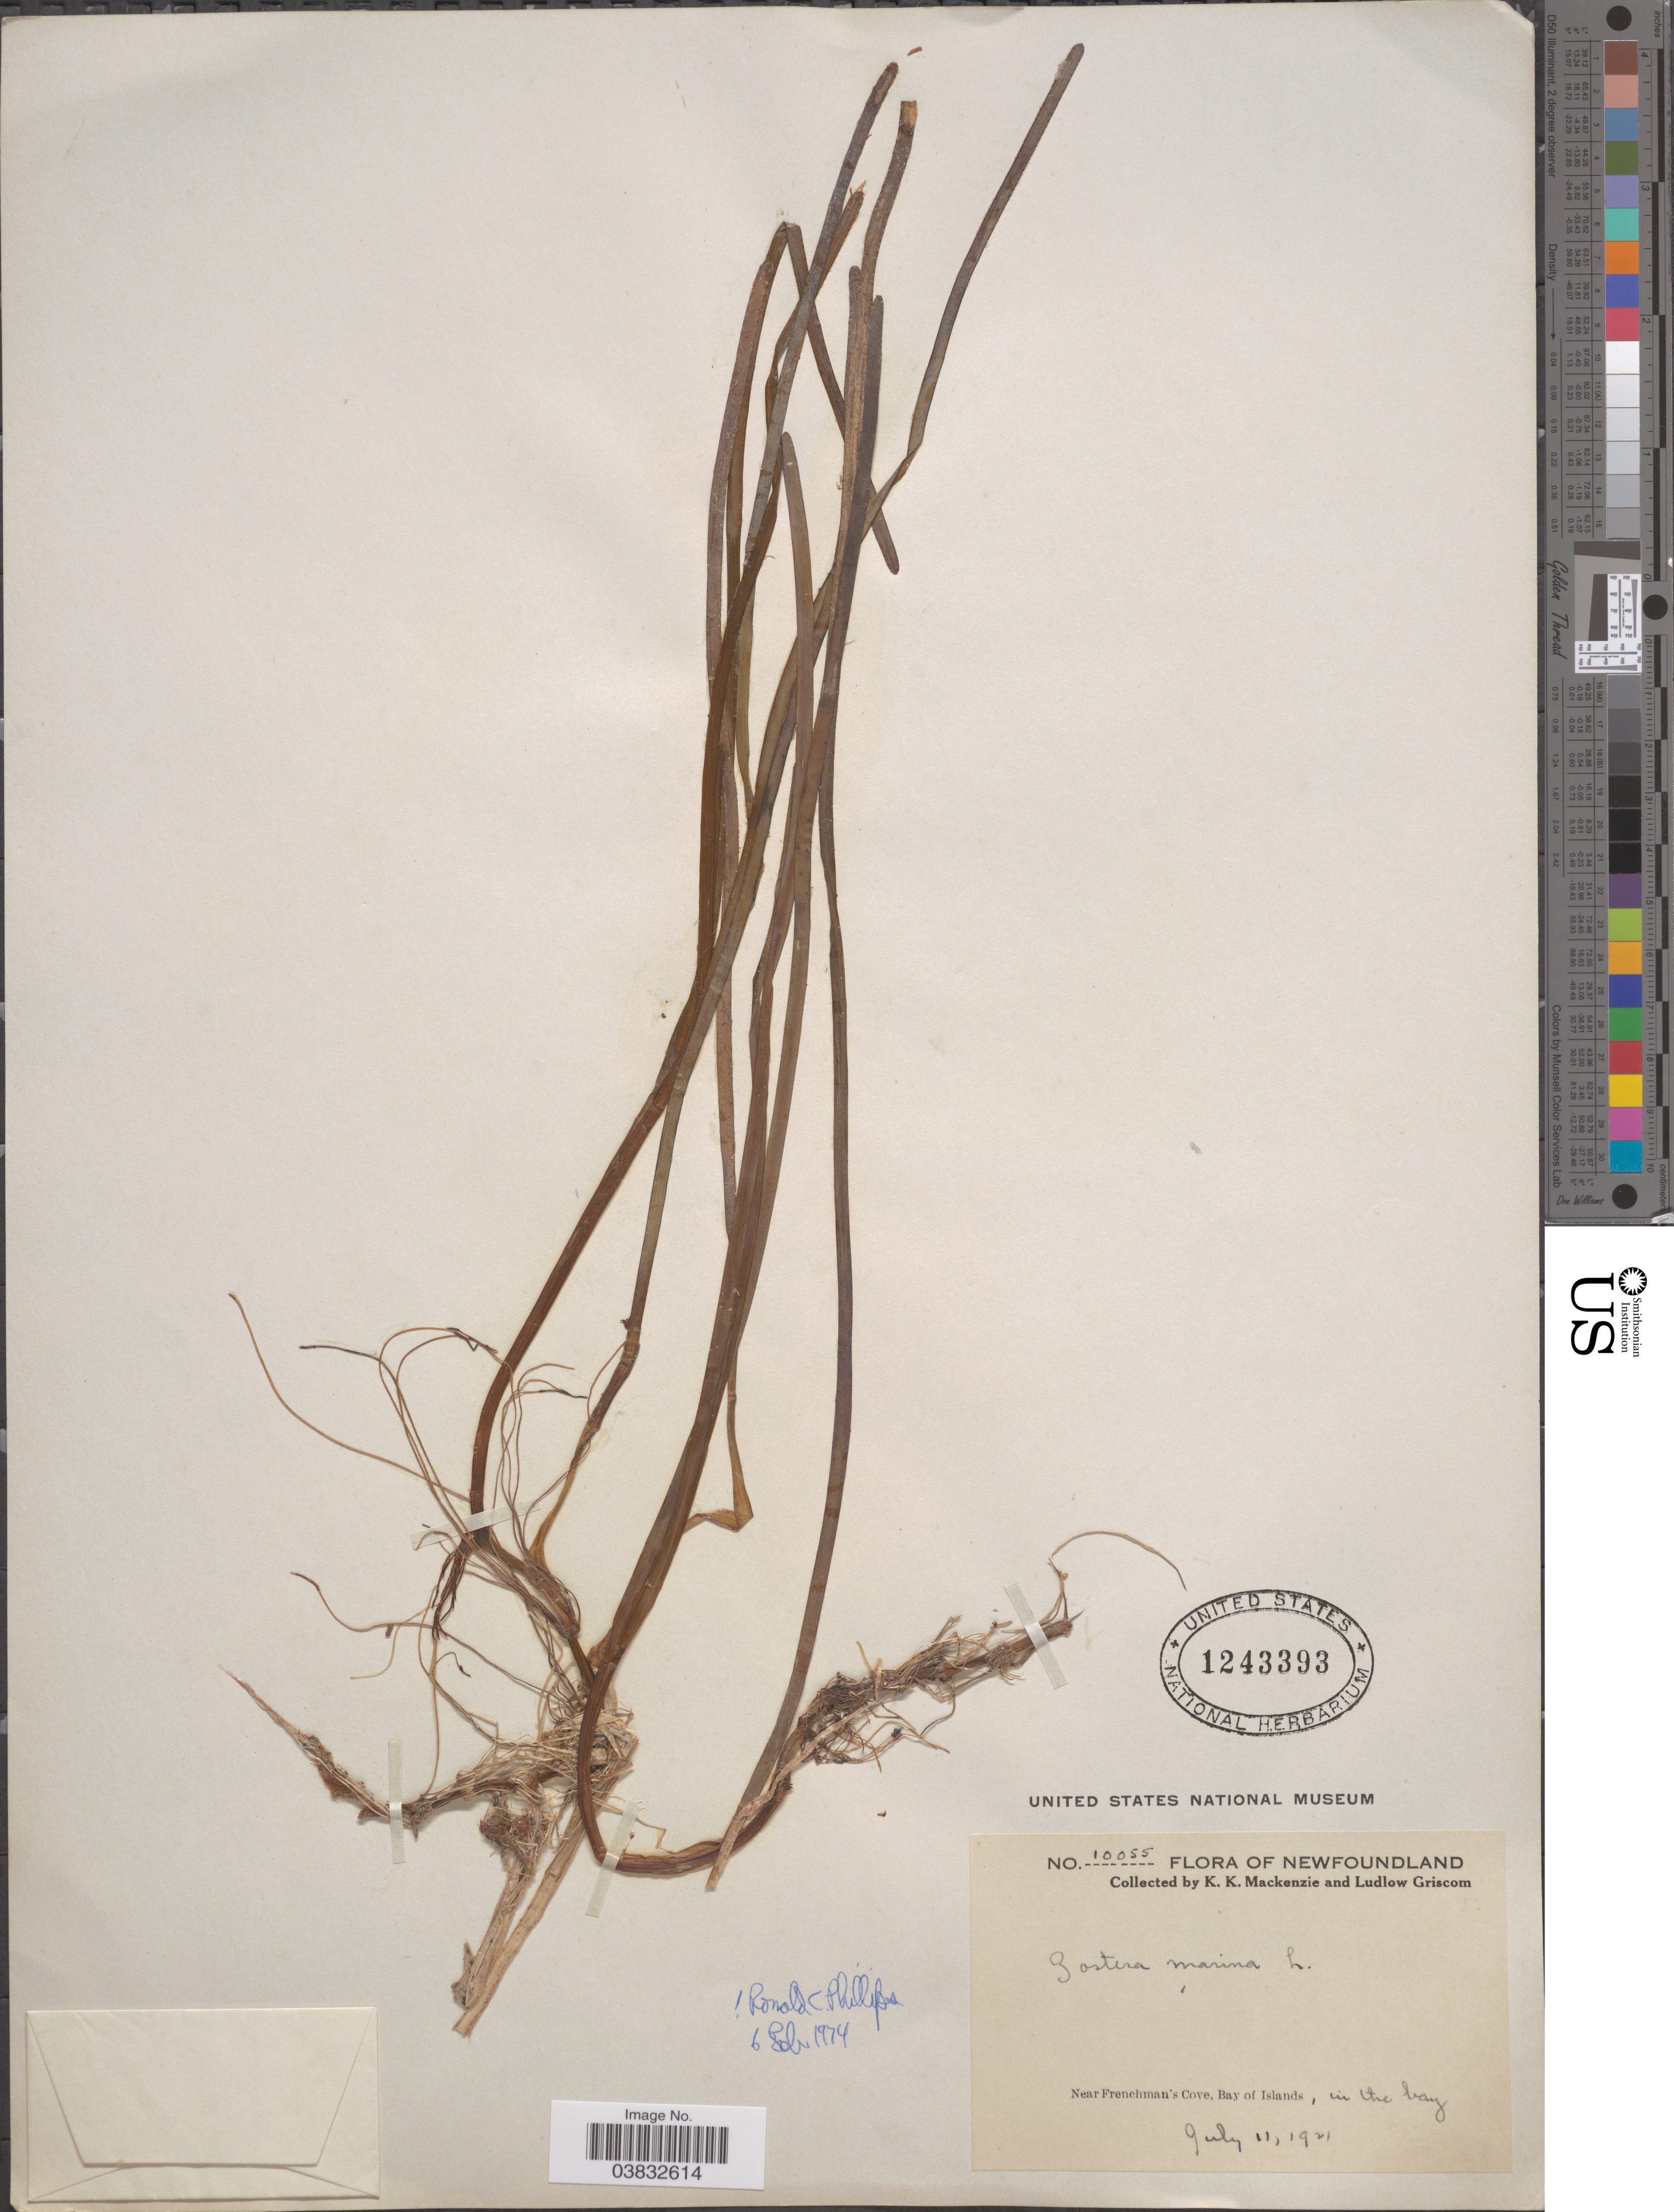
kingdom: Plantae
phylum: Tracheophyta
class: Liliopsida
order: Alismatales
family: Zosteraceae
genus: Zostera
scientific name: Zostera marina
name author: L.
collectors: K. K. Mackenzie & L. Griscom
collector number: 10055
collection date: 1921-07-11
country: Canada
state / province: Newfoundland and Labrador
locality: Near Frenchman's Cove, Bay of Islands, in the bay.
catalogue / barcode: US 1243393